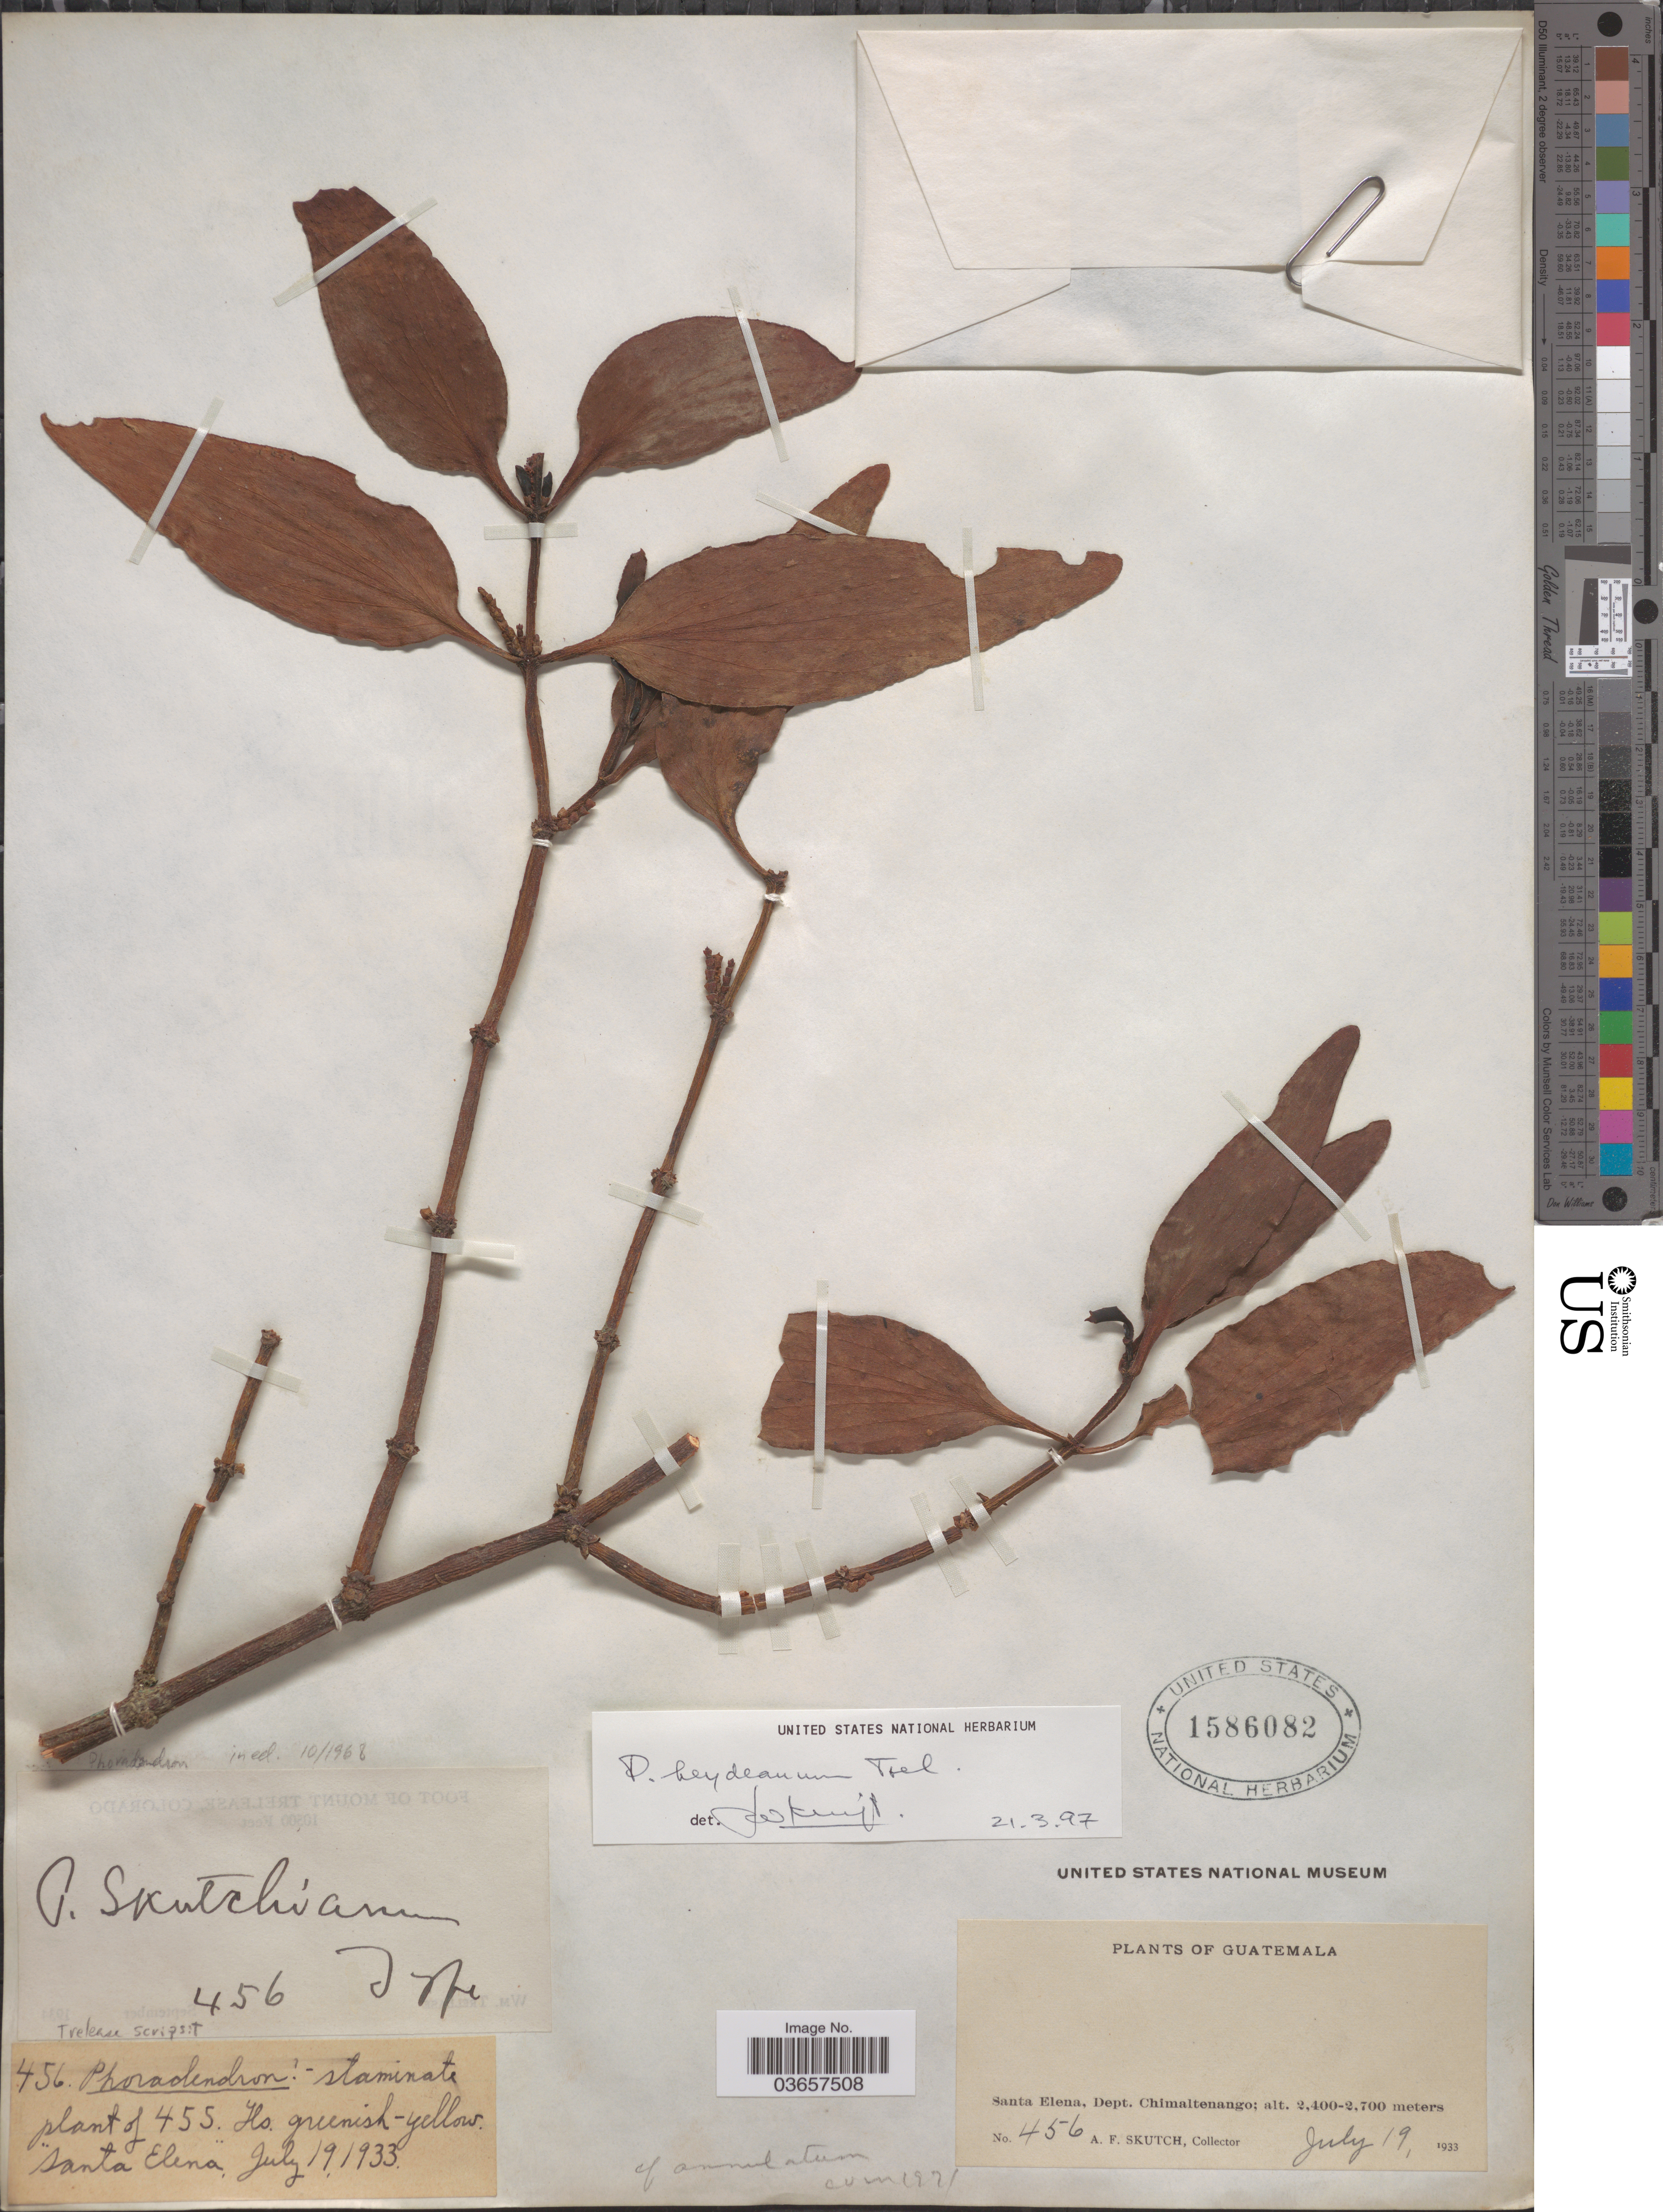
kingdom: Plantae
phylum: Tracheophyta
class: Magnoliopsida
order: Santalales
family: Viscaceae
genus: Phoradendron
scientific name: Phoradendron heydeanum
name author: Trel.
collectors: A. F. Skutch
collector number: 456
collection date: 1933-07-19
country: Guatemala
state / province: Chimaltenango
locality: Santa Elena, Dept. Chimaltenango.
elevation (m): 2400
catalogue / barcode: US 1586082